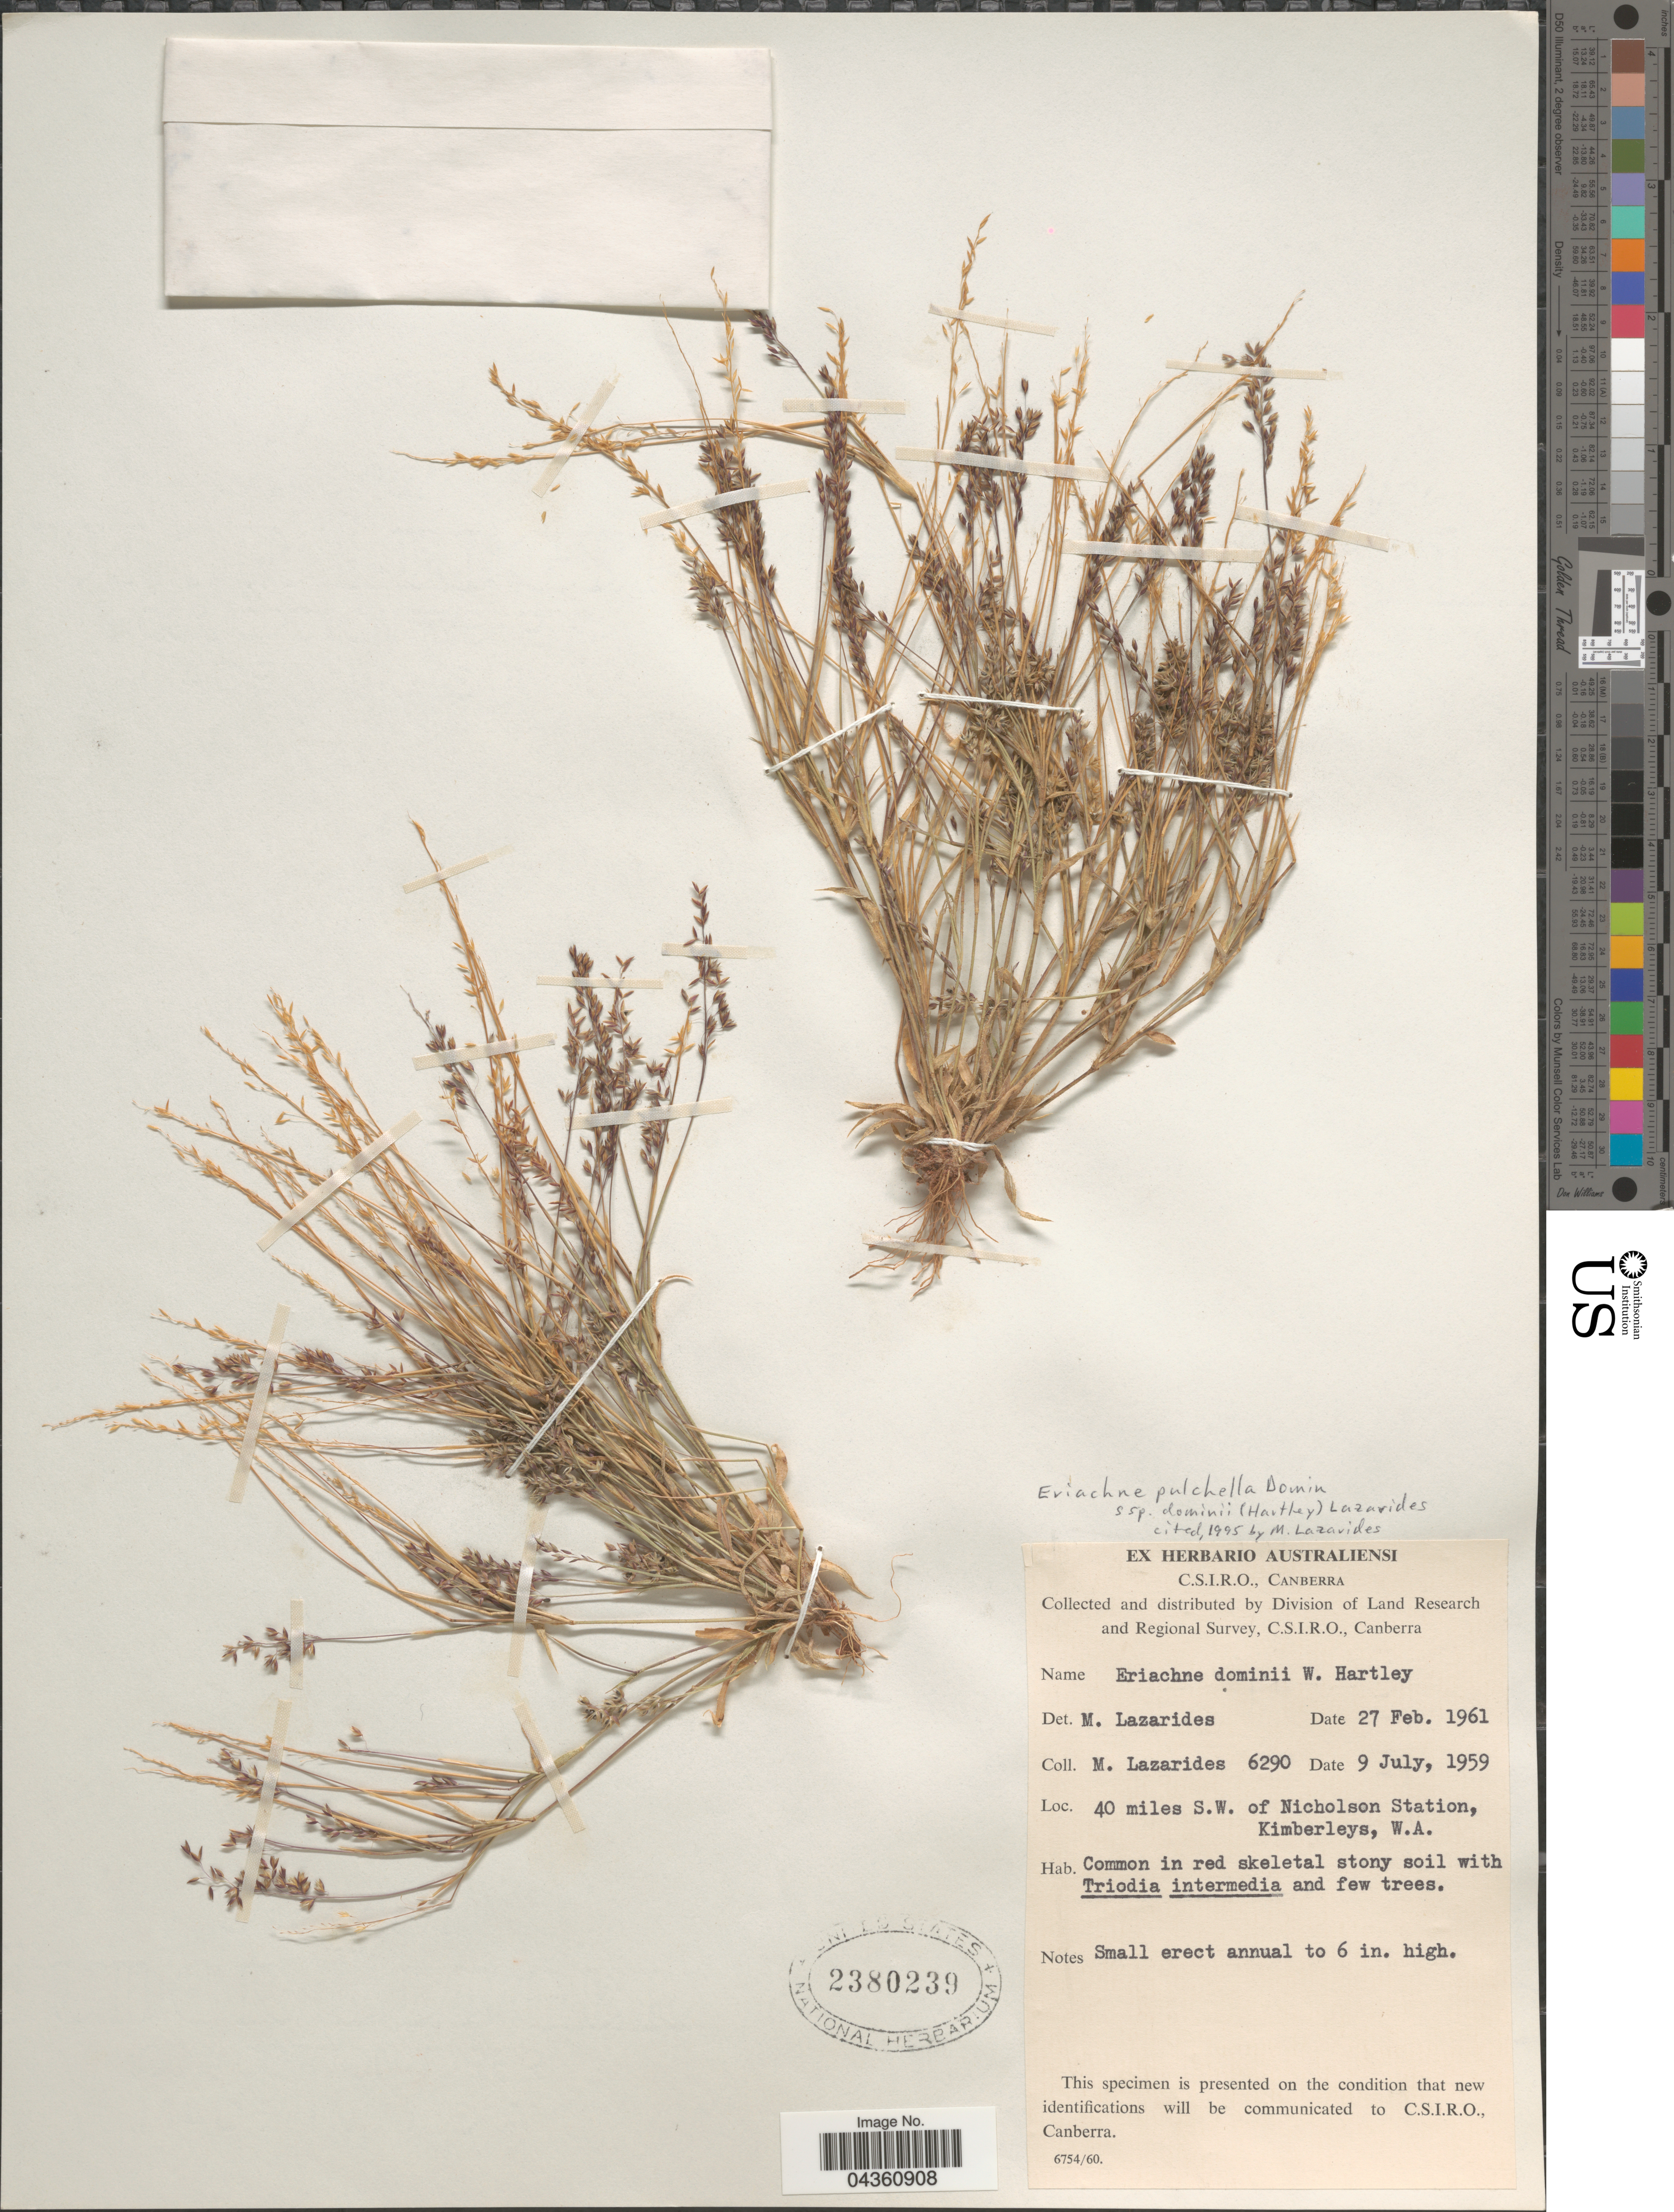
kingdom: Plantae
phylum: Tracheophyta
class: Liliopsida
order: Poales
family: Poaceae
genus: Eriachne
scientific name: Eriachne pulchella subsp. dominii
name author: (Hartley) Lazarides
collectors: M. Lazarides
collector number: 6290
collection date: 1959-07-09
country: Australia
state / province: Western Australia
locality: Division of Land Research and Regional Survey. 40 miles S.W. of Nicholson Station, Kimberleys.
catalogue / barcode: US 2380239